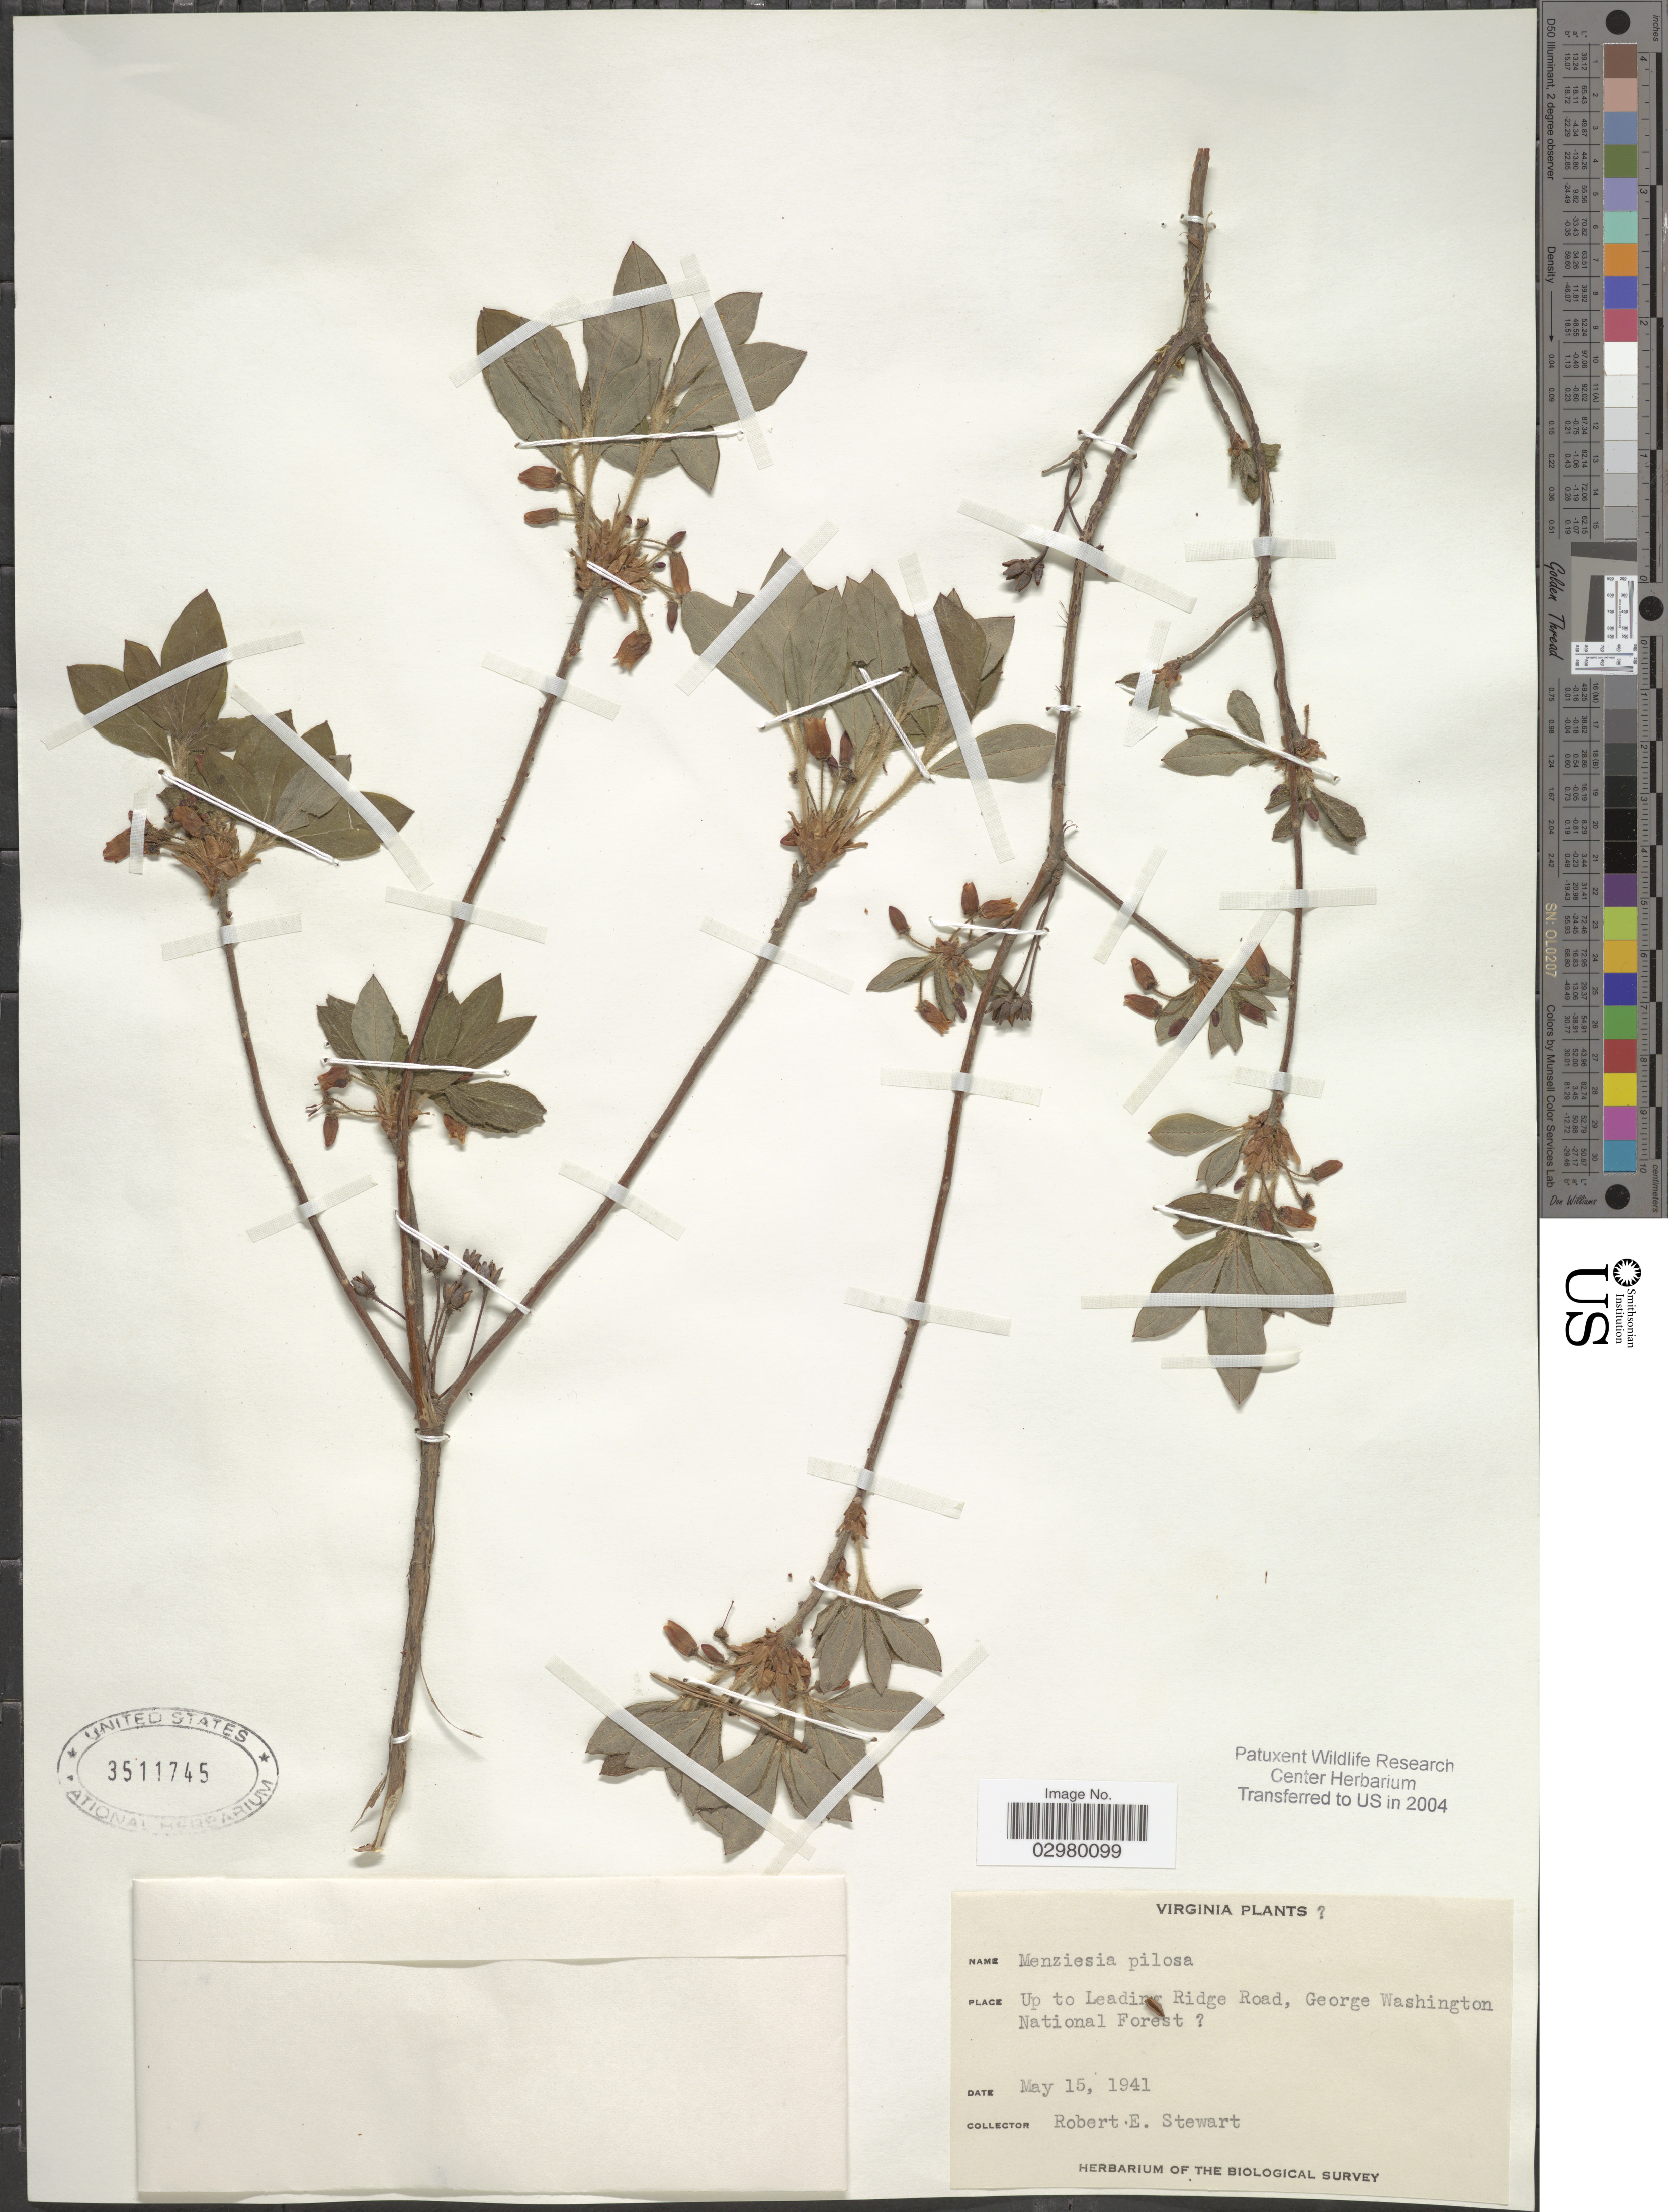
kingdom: Plantae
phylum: Tracheophyta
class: Magnoliopsida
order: Ericales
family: Ericaceae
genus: Menziesia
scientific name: Menziesia pilosa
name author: (Michx.) Juss.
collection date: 1941-05-15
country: United States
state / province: Virginia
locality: Up to Leading Ridge Road, George Washington National Forest [unsure placement].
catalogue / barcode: US 3511745